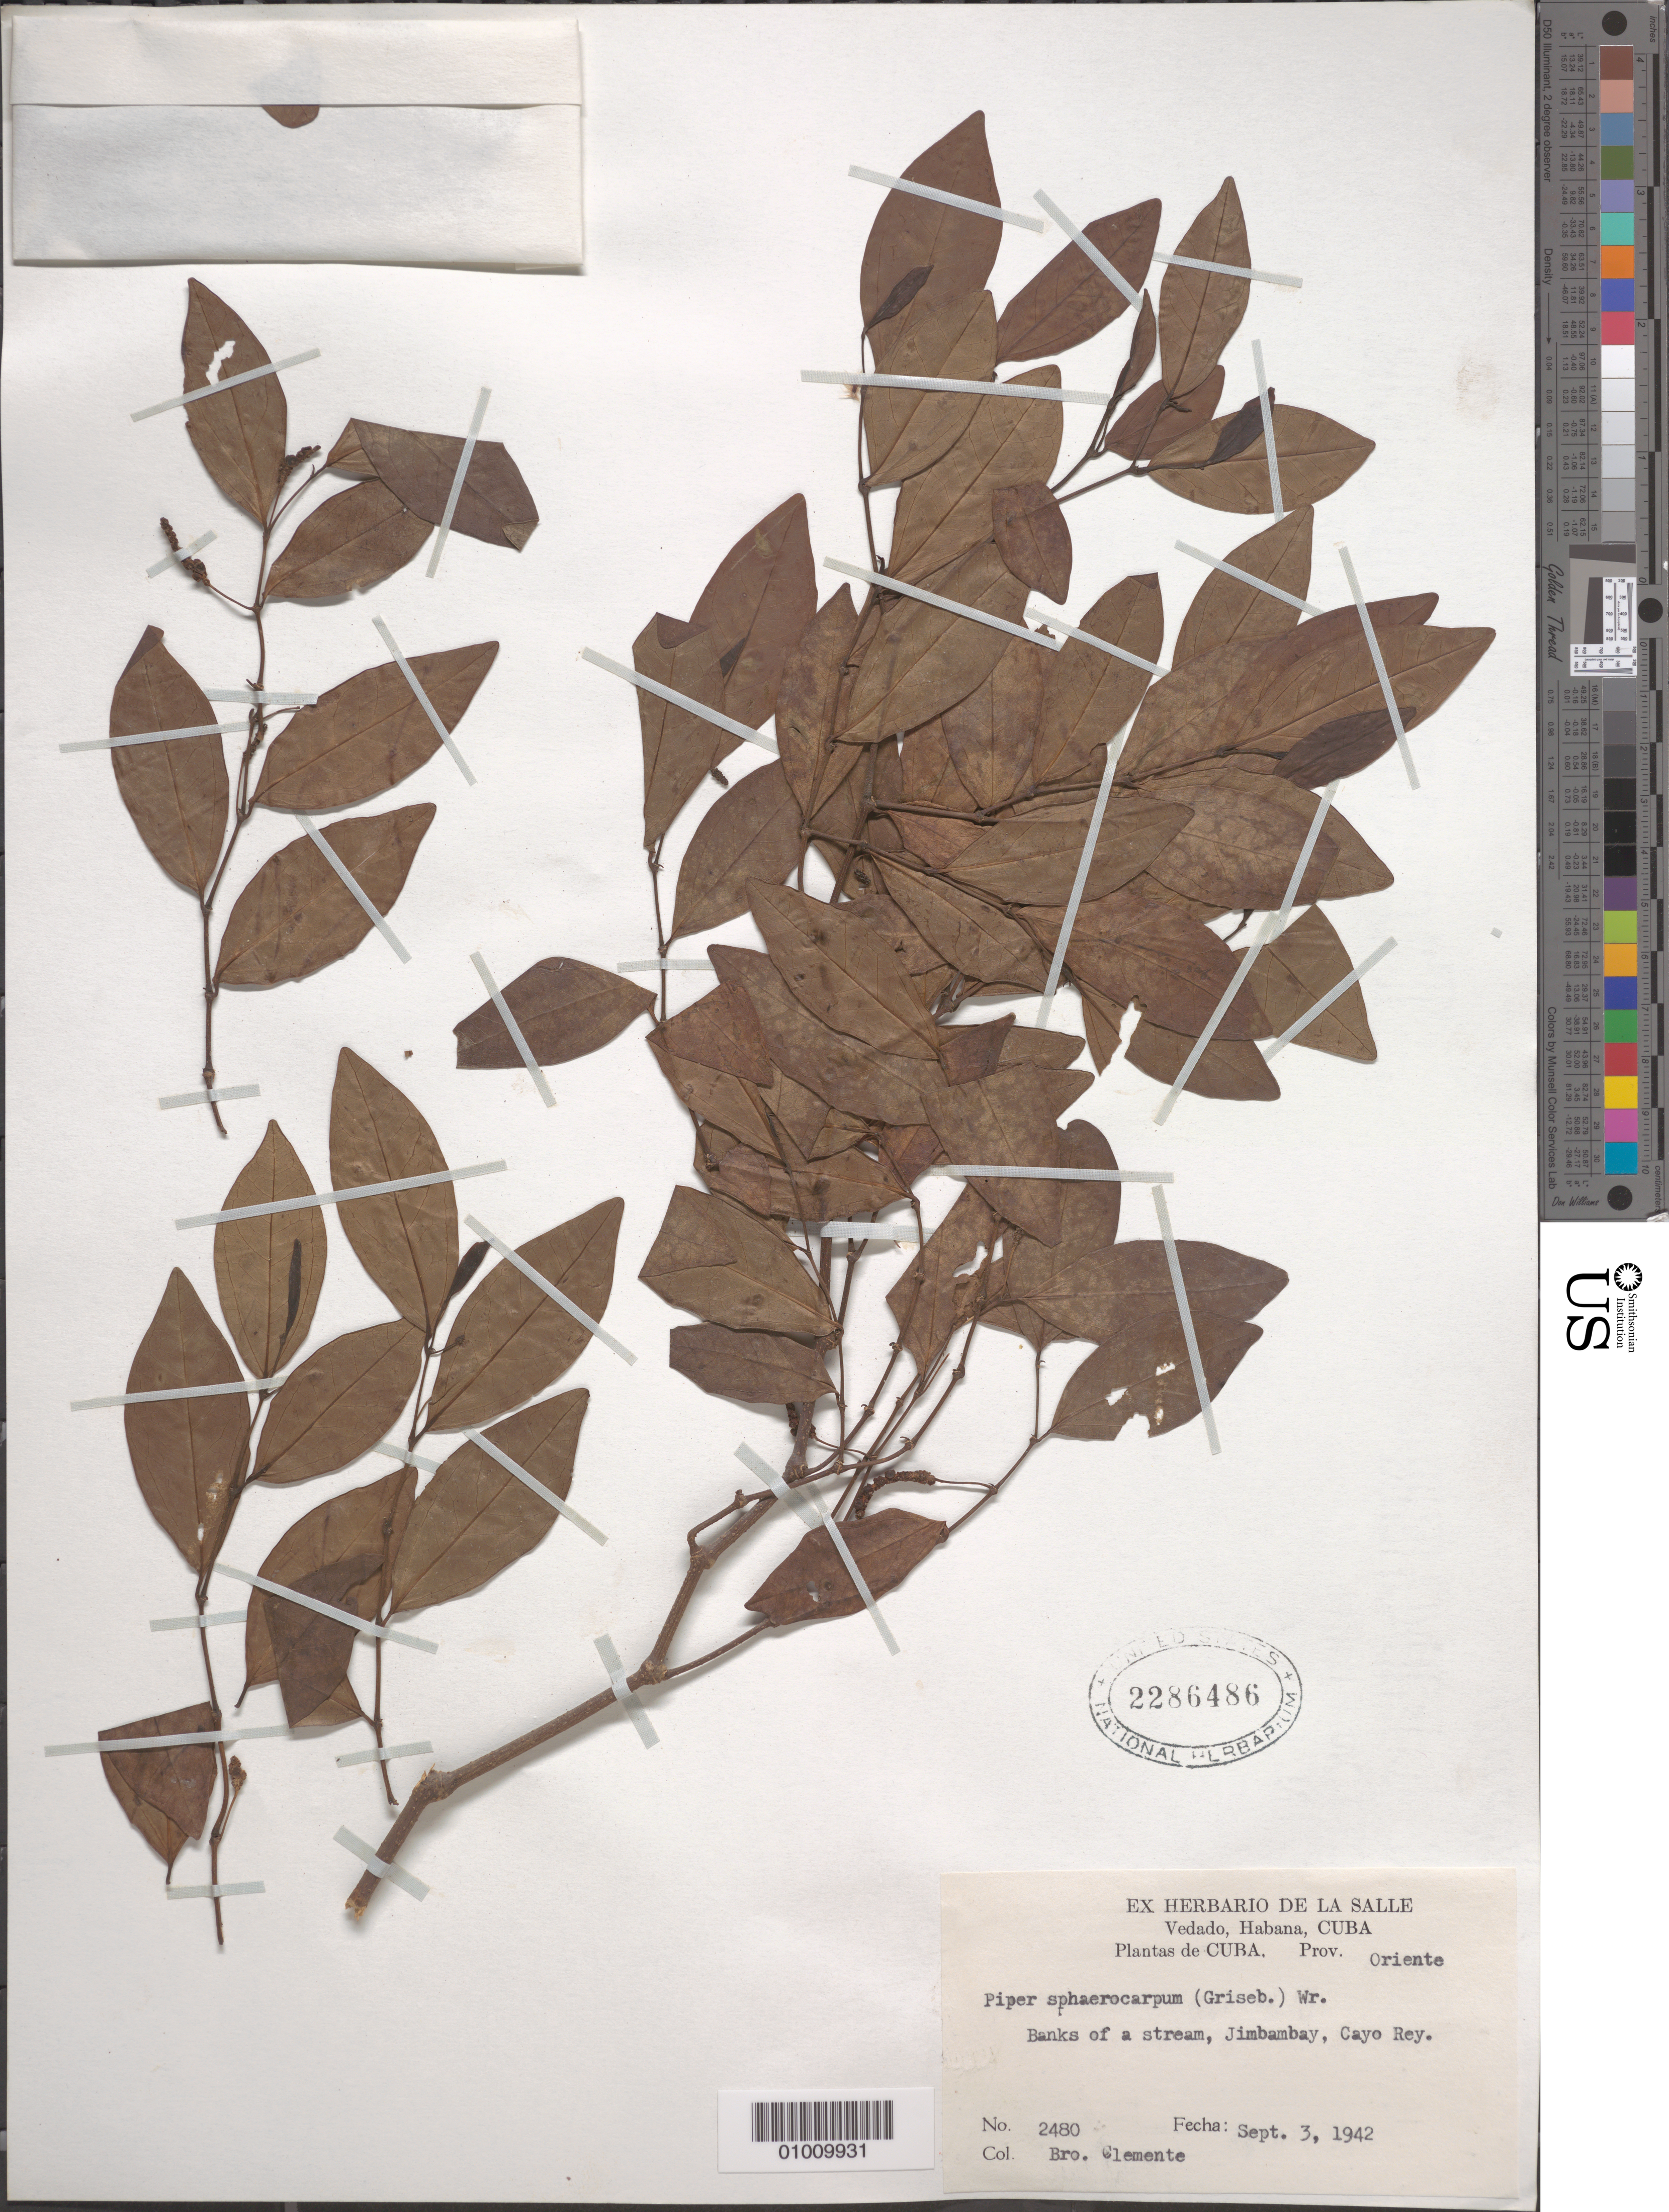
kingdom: Plantae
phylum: Tracheophyta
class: Magnoliopsida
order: Piperales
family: Piperaceae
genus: Piper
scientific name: Piper sphaerocarpum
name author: (Griseb.) C. Wright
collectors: Bro. Clemente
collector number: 2480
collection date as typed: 03 Sep 1942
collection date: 1942-09-03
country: Cuba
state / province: Oriente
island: Cuba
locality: Banks of a stream, Jimbambay, Cayo Rey Vedado, Habana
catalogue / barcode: US 2286486